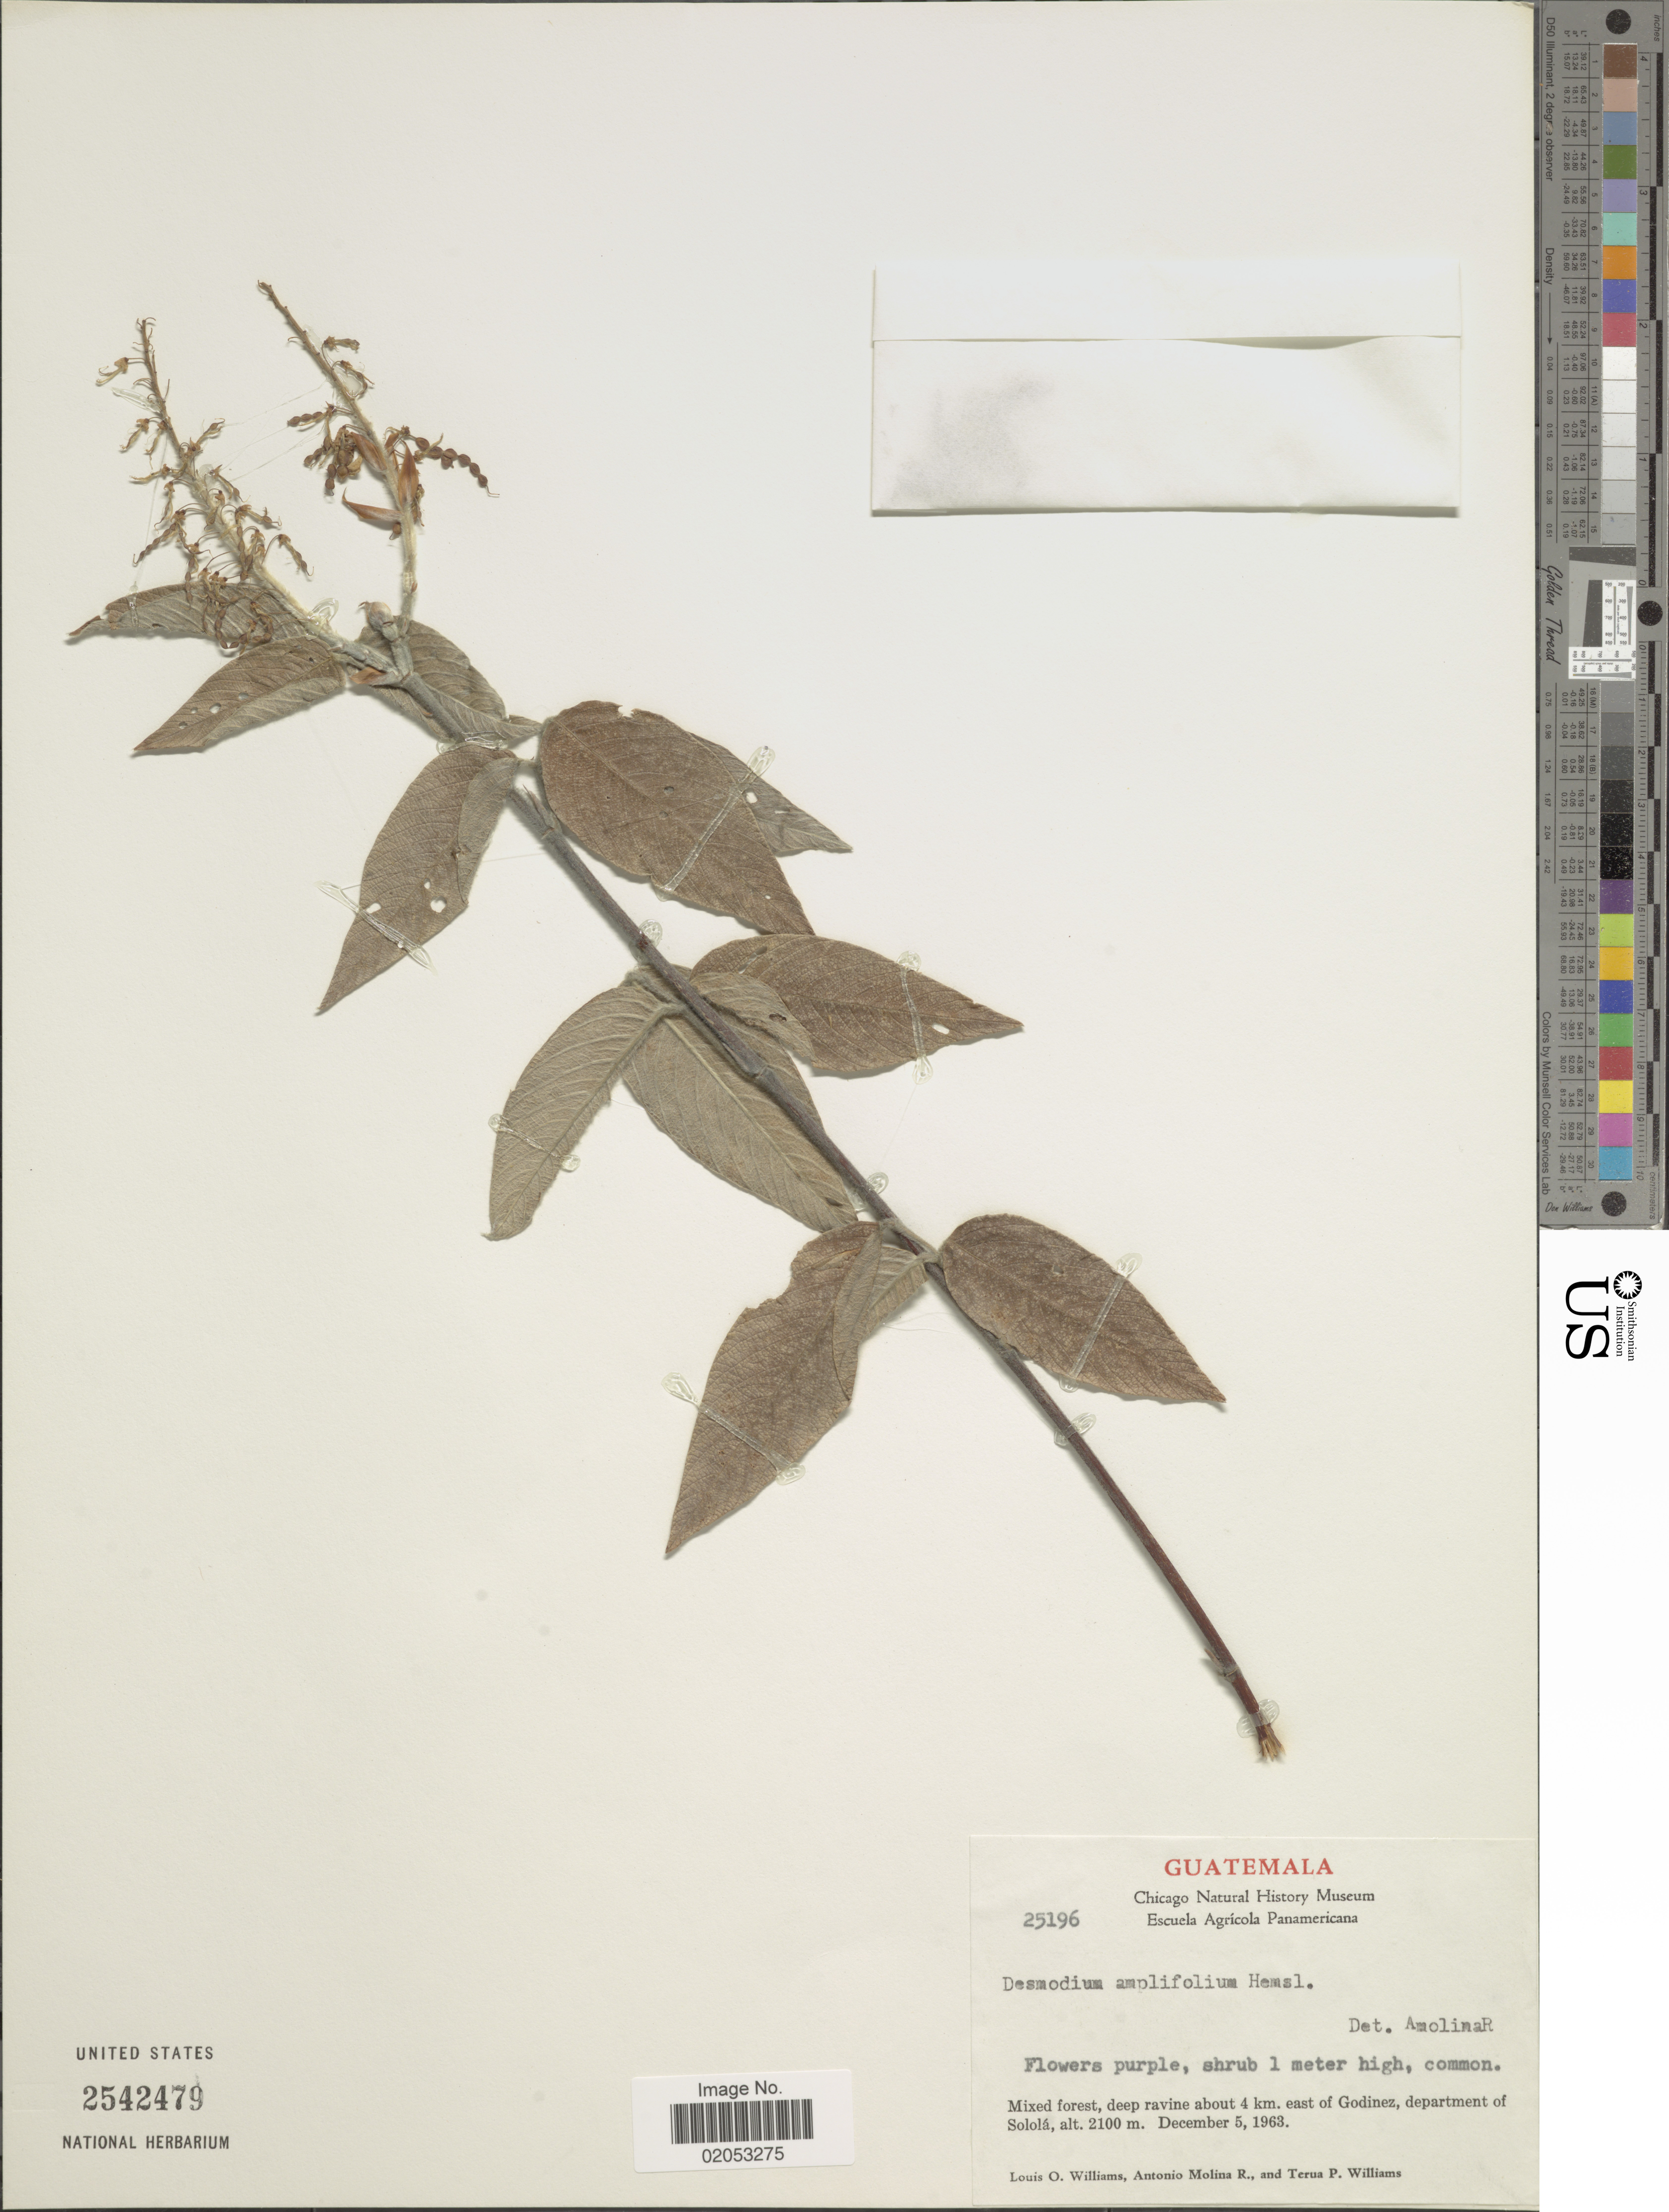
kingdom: Plantae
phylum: Tracheophyta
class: Magnoliopsida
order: Fabales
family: Fabaceae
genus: Desmodium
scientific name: Desmodium amplifolium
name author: Hemsl.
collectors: L. O. Williams, A. Molina R. & T. P. Williams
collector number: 25196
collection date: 1963-12-05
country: Guatemala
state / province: Sololá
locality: About 4 km east of Godinez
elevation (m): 2100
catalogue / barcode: US 2542479